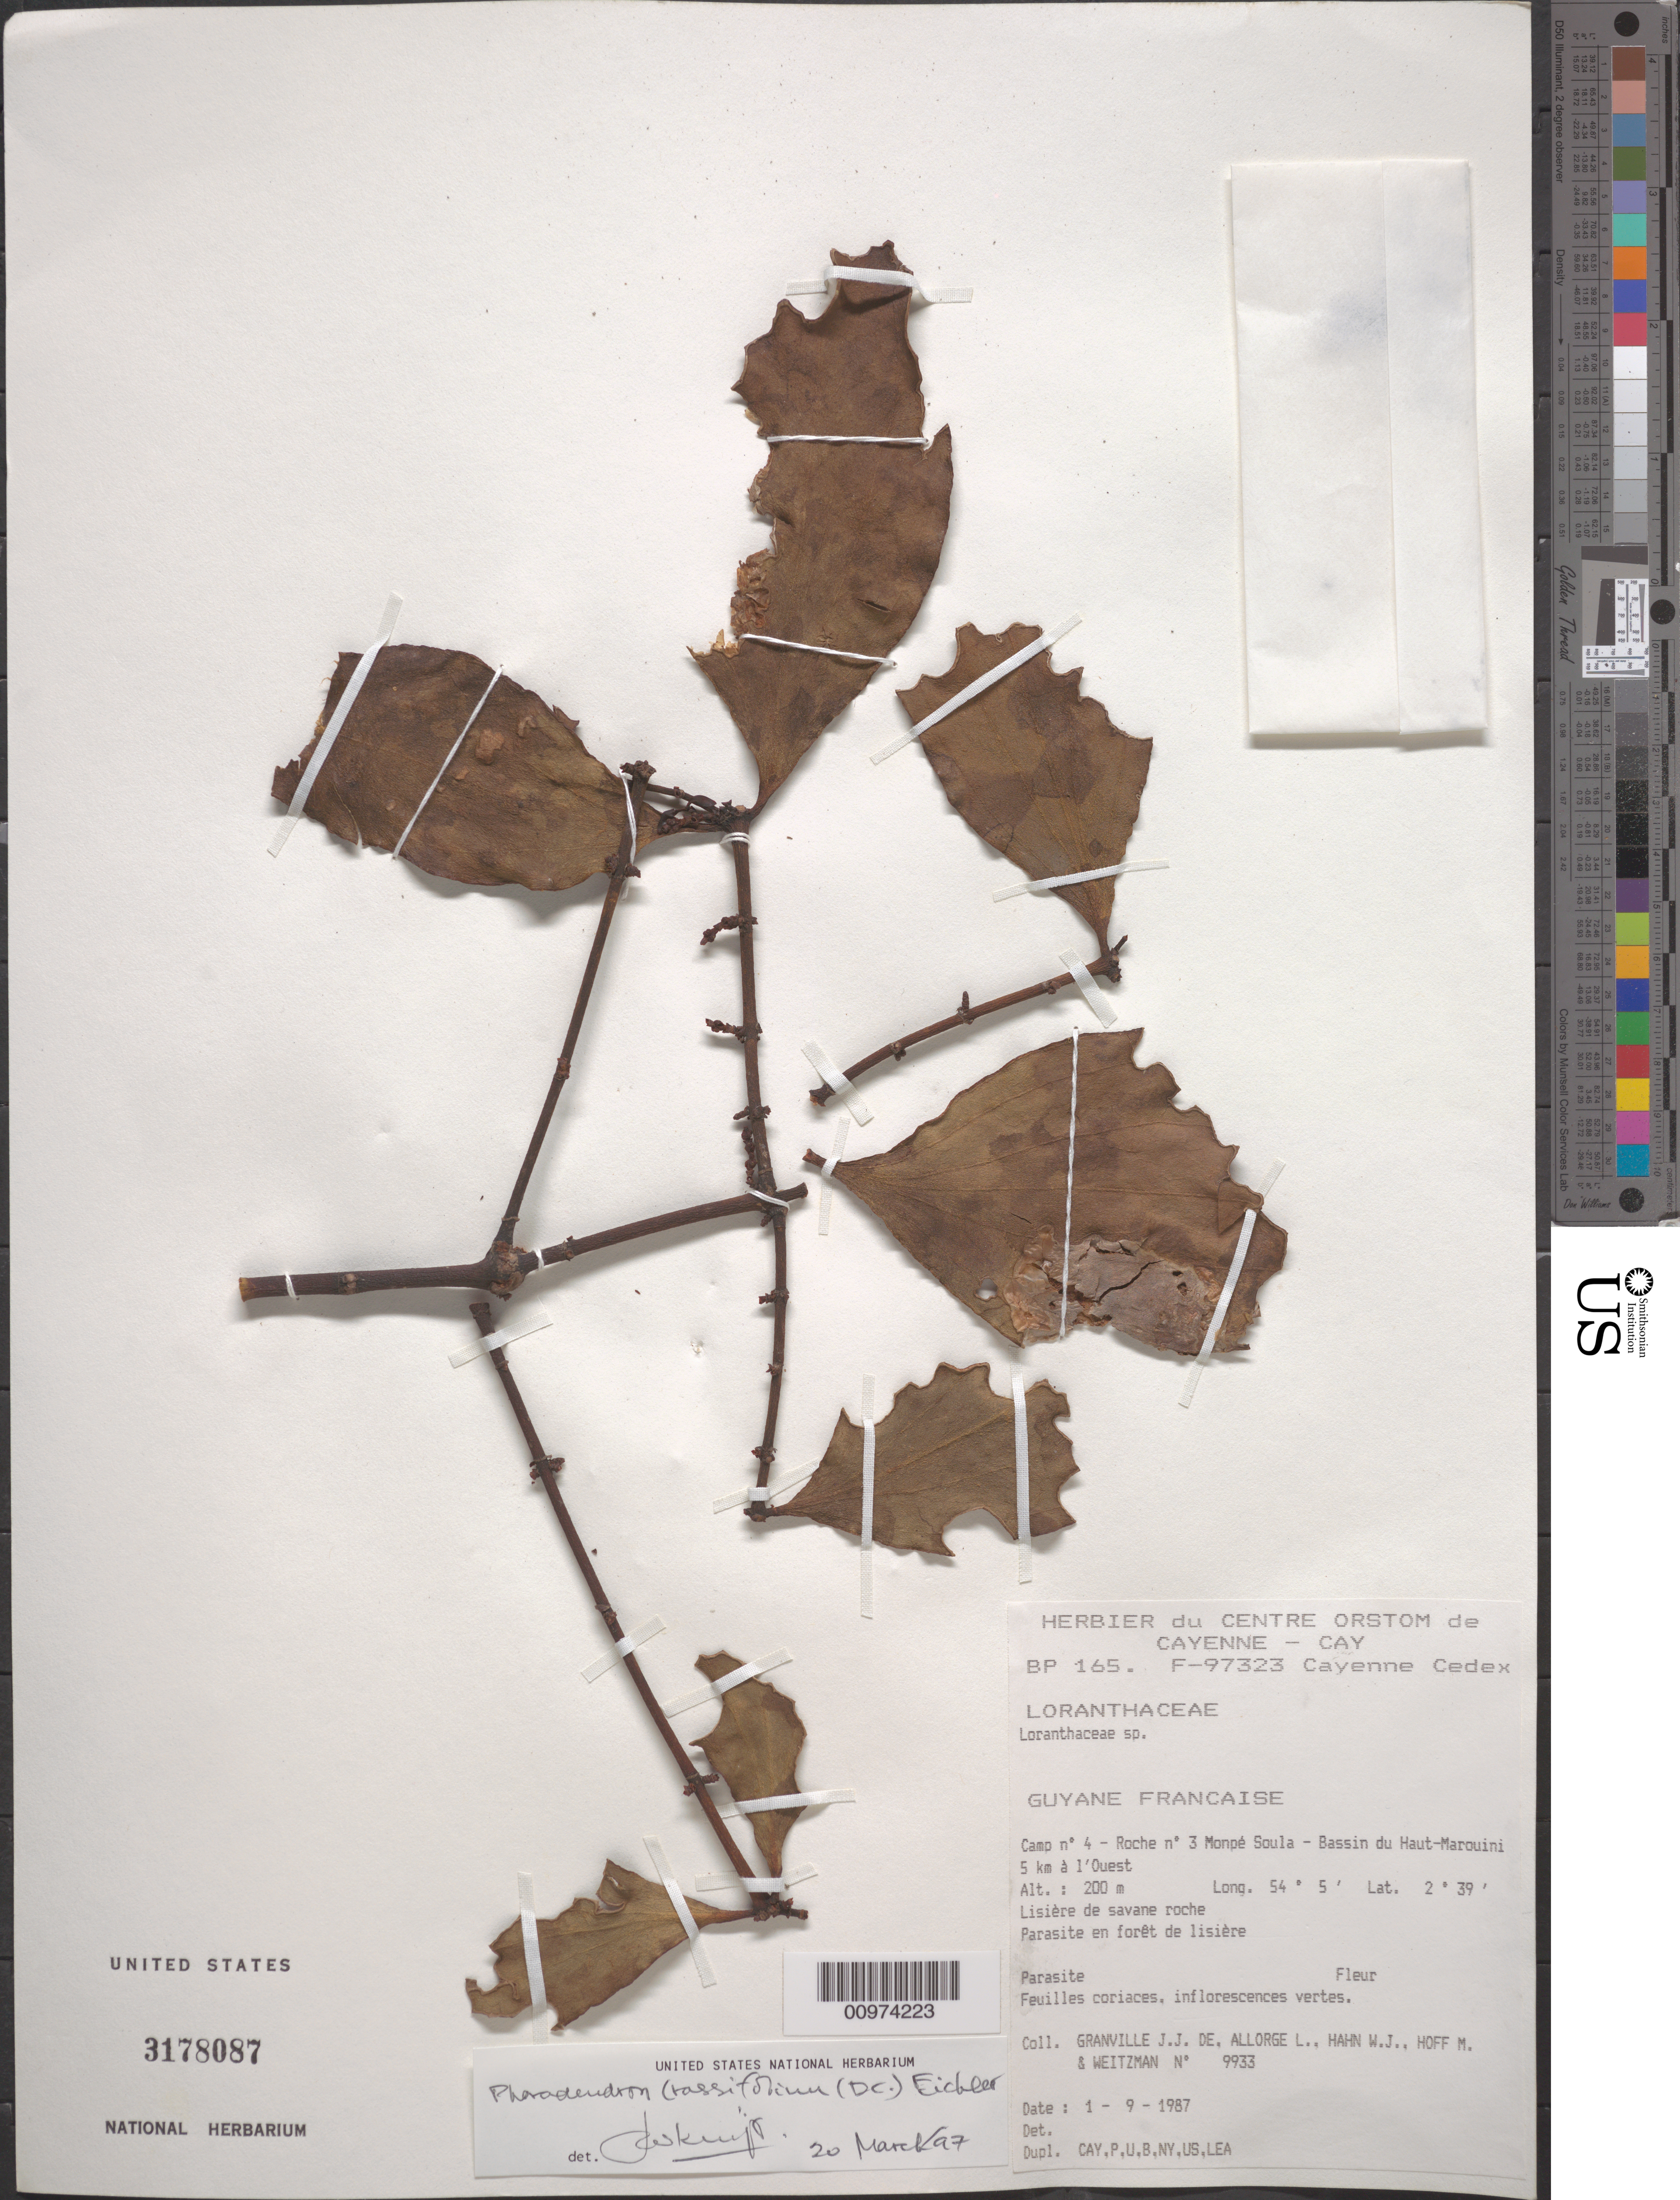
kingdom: Plantae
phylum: Tracheophyta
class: Magnoliopsida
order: Santalales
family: Viscaceae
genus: Phoradendron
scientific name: Phoradendron crassifolium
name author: (Pohl ex DC.) Eichler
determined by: Kuijt, Job, (CANADA)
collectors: J.-J. de Granville, L. Allorge, W. J. Hahn, M. Hoff & A. L. Weitzman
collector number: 9933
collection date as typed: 1-Sep-87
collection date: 1987-09-01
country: French Guiana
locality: Monpé Soula, Camp #4, roche no. 3; Bassin du Haut-Marouini, 5 km W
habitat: Lisière de savane roche. En foret de lisière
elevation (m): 200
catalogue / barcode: US 3178087